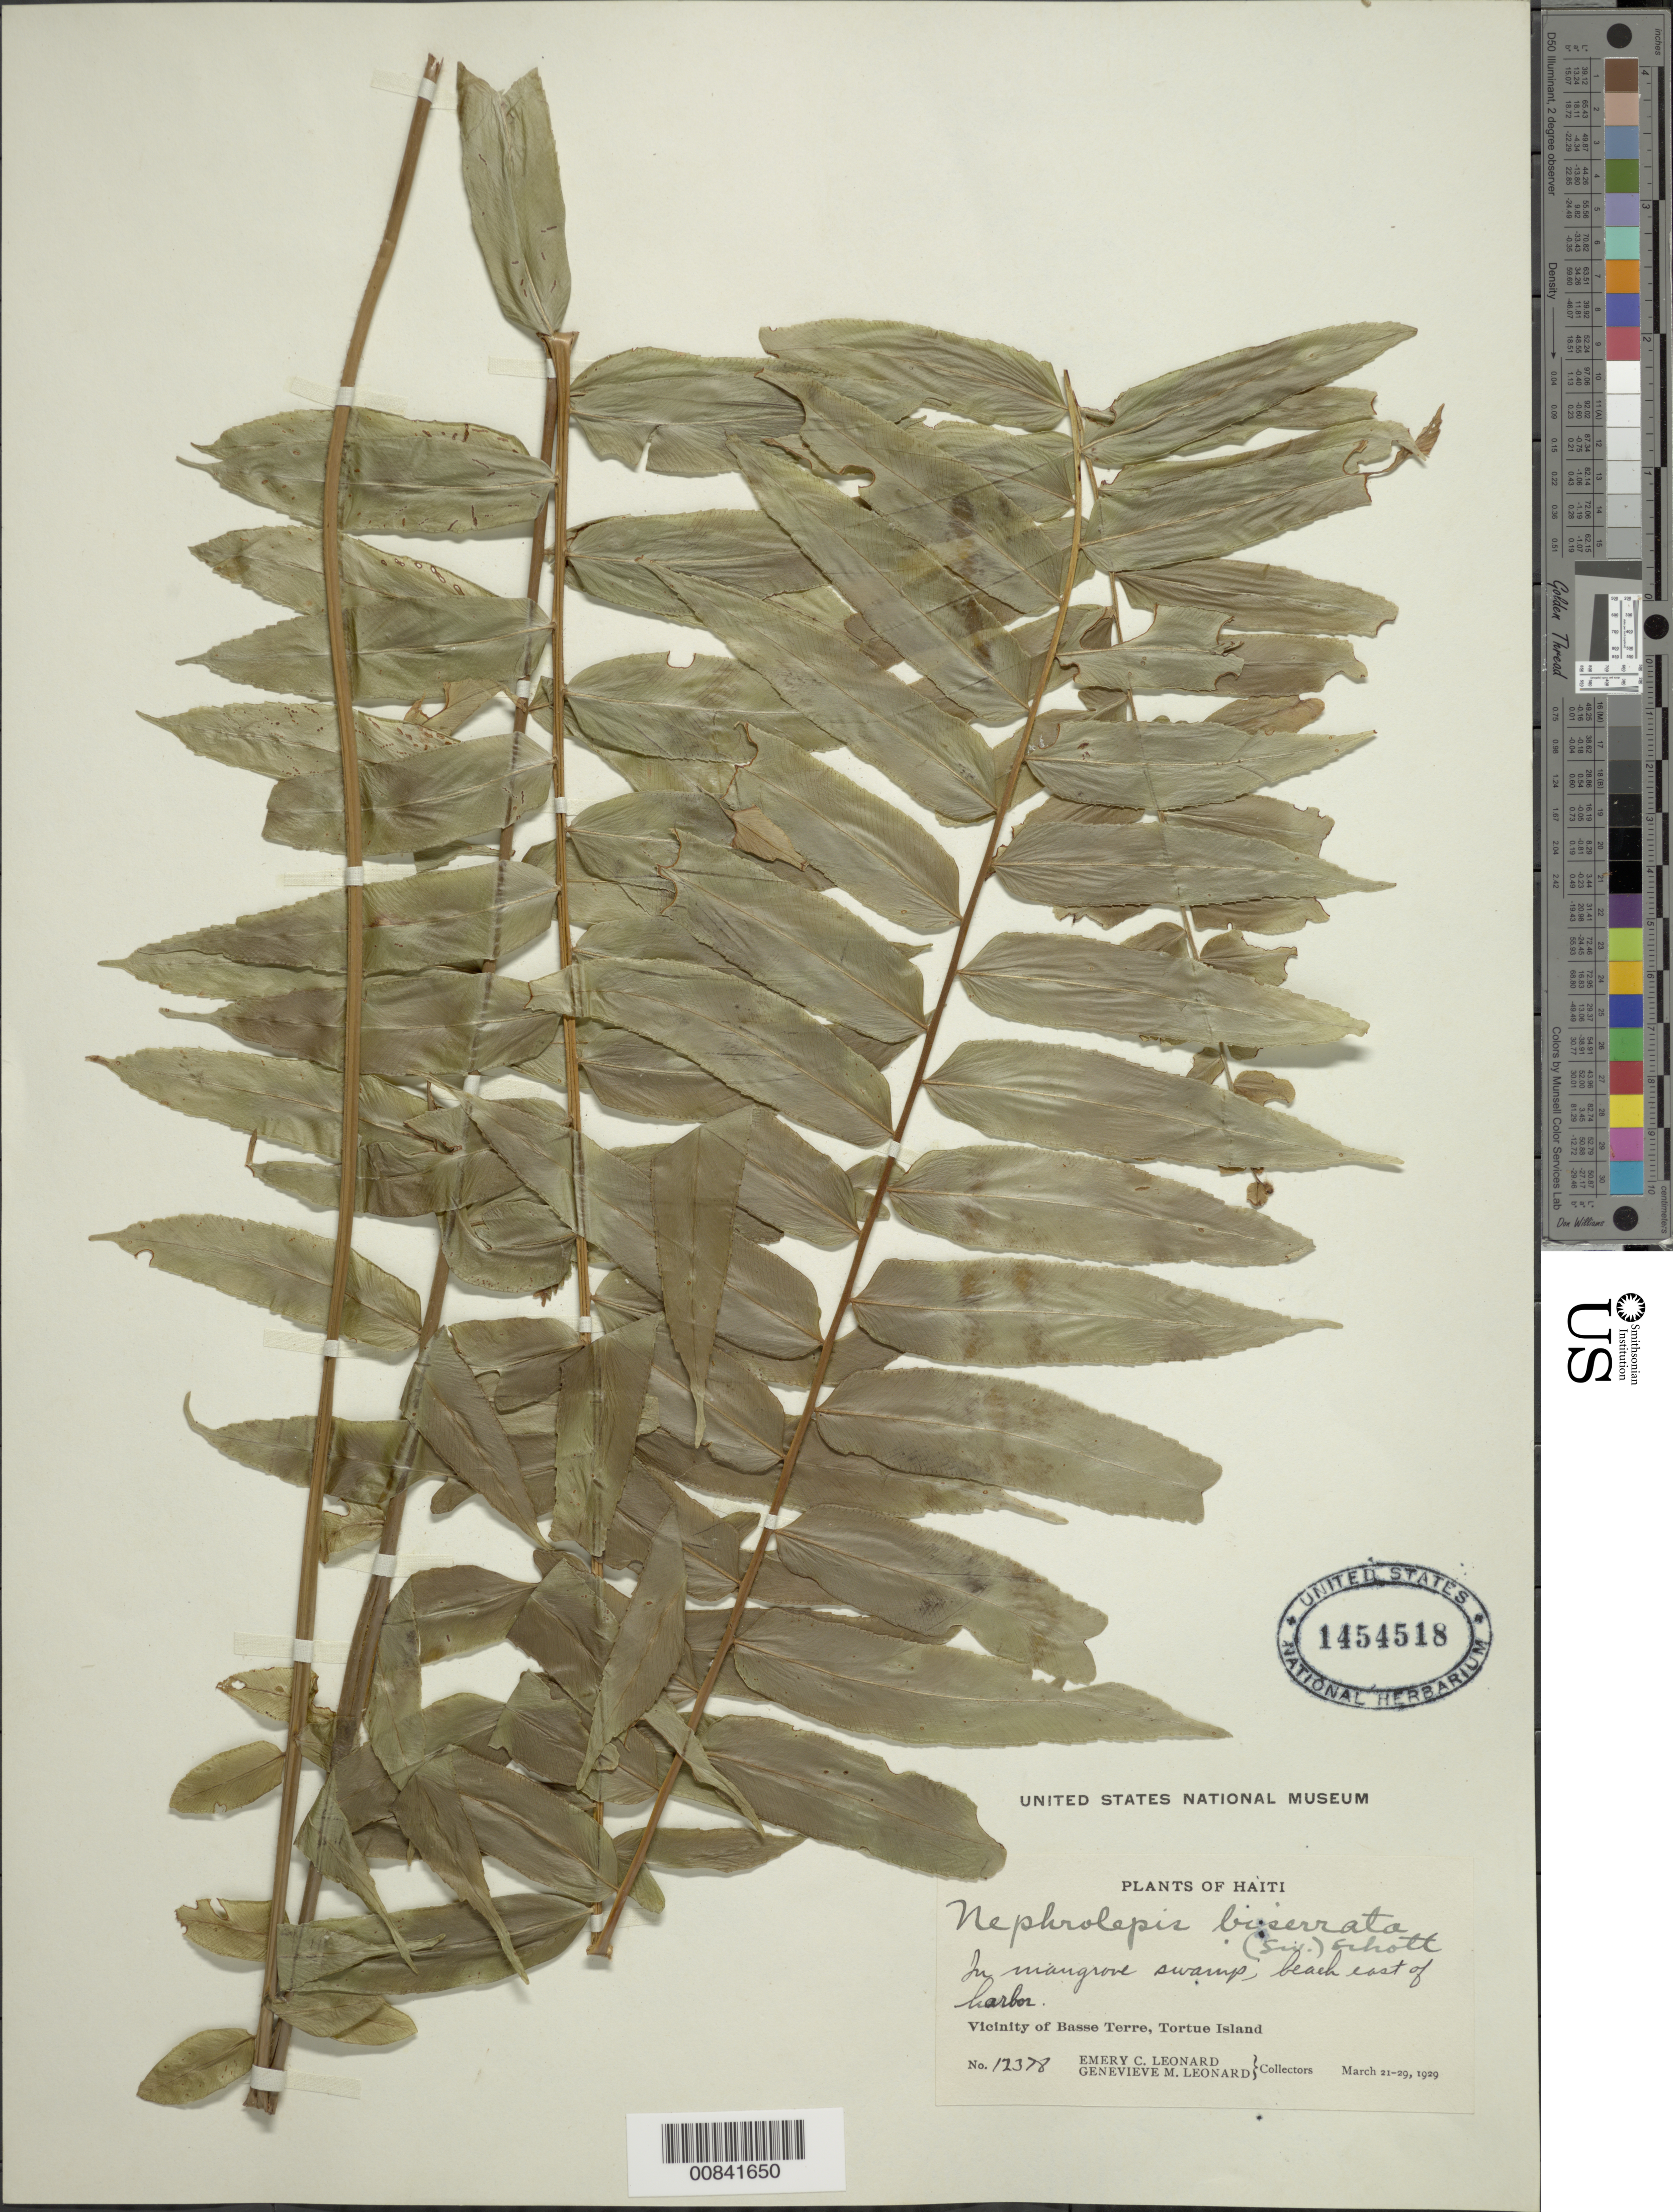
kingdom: Plantae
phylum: Tracheophyta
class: Polypodiopsida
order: Polypodiales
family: Nephrolepidaceae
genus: Nephrolepis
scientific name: Nephrolepis biserrata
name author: (Sw.) Schott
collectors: E. C. Leonard & G. M. Leonard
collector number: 12378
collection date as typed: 21 Mar 1929 to 29 Mar 1929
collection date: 1929-03-21/1929-03-29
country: Haiti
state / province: Nord-Óuest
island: Île de la Tortue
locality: Tortue Island, vicinity Basse Terre, E of harbor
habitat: Mangrove swamp, on beach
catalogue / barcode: US 1454518